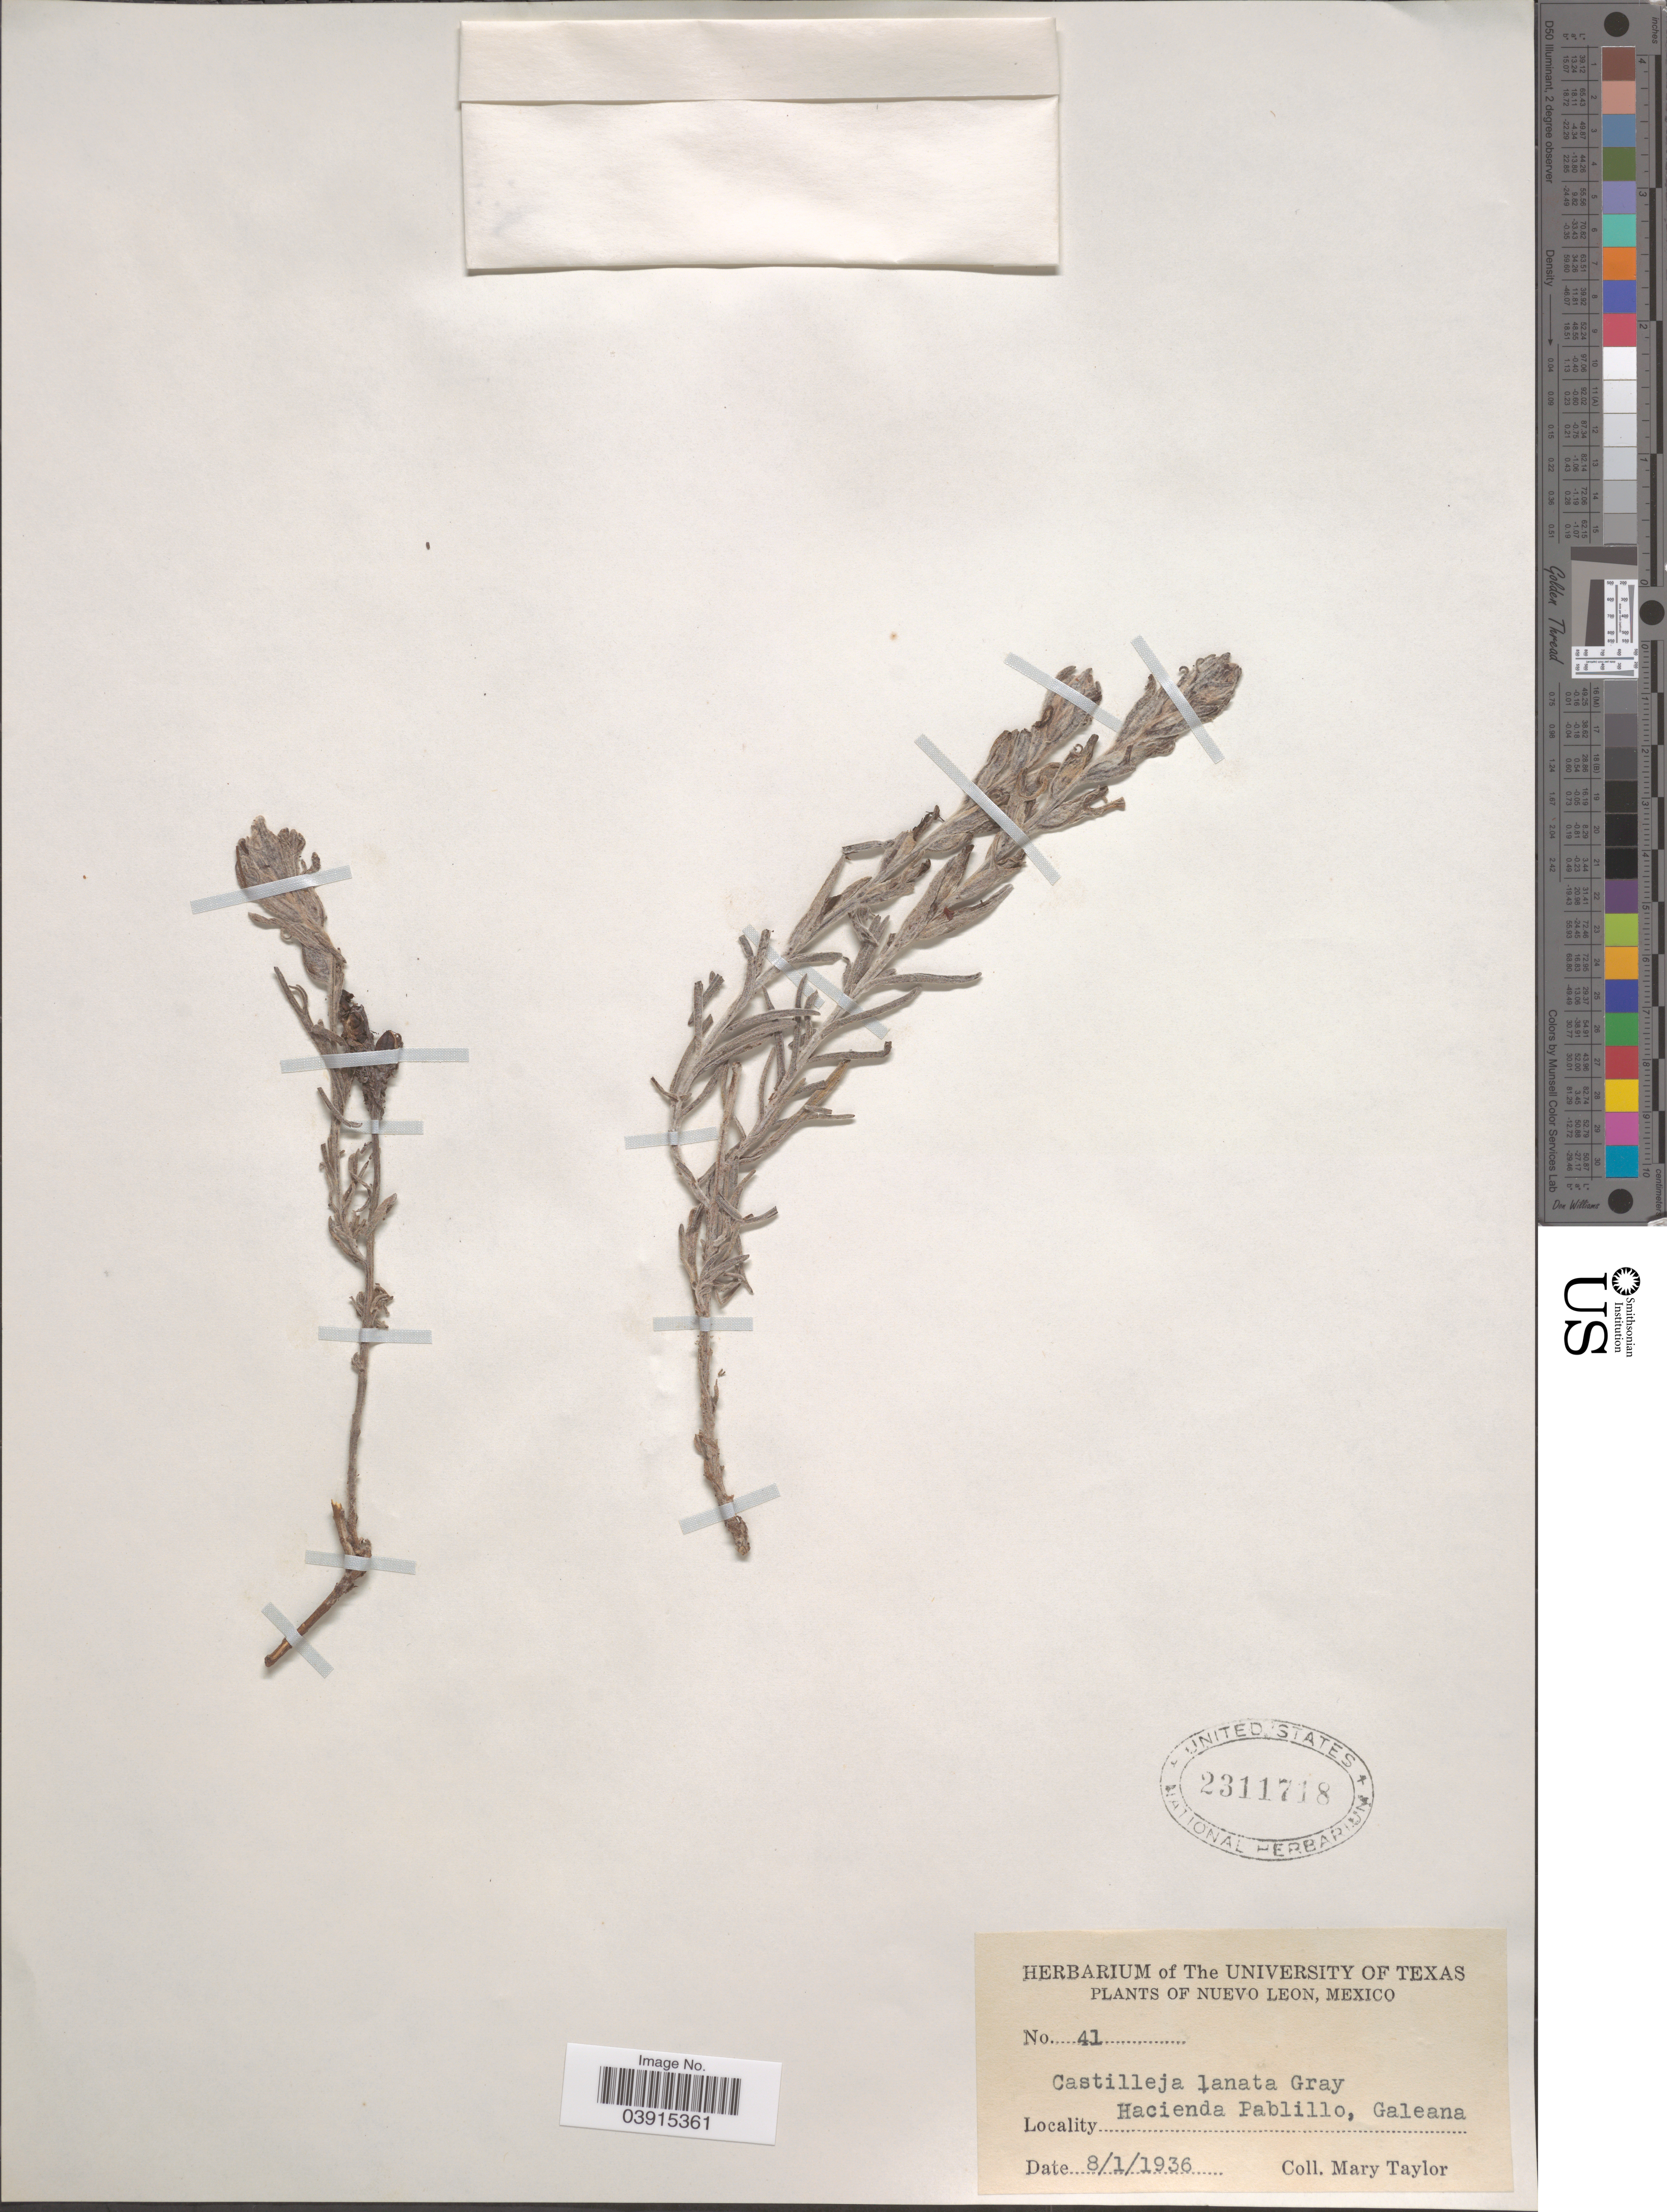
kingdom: Plantae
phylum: Tracheophyta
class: Magnoliopsida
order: Lamiales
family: Orobanchaceae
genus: Castilleja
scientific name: Castilleja lanata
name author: A. Gray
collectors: M. S. Taylor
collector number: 41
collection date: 1936-01-08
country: Mexico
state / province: Nuevo León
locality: Hacienda Pablillo, Galeana.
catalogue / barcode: US 2311718